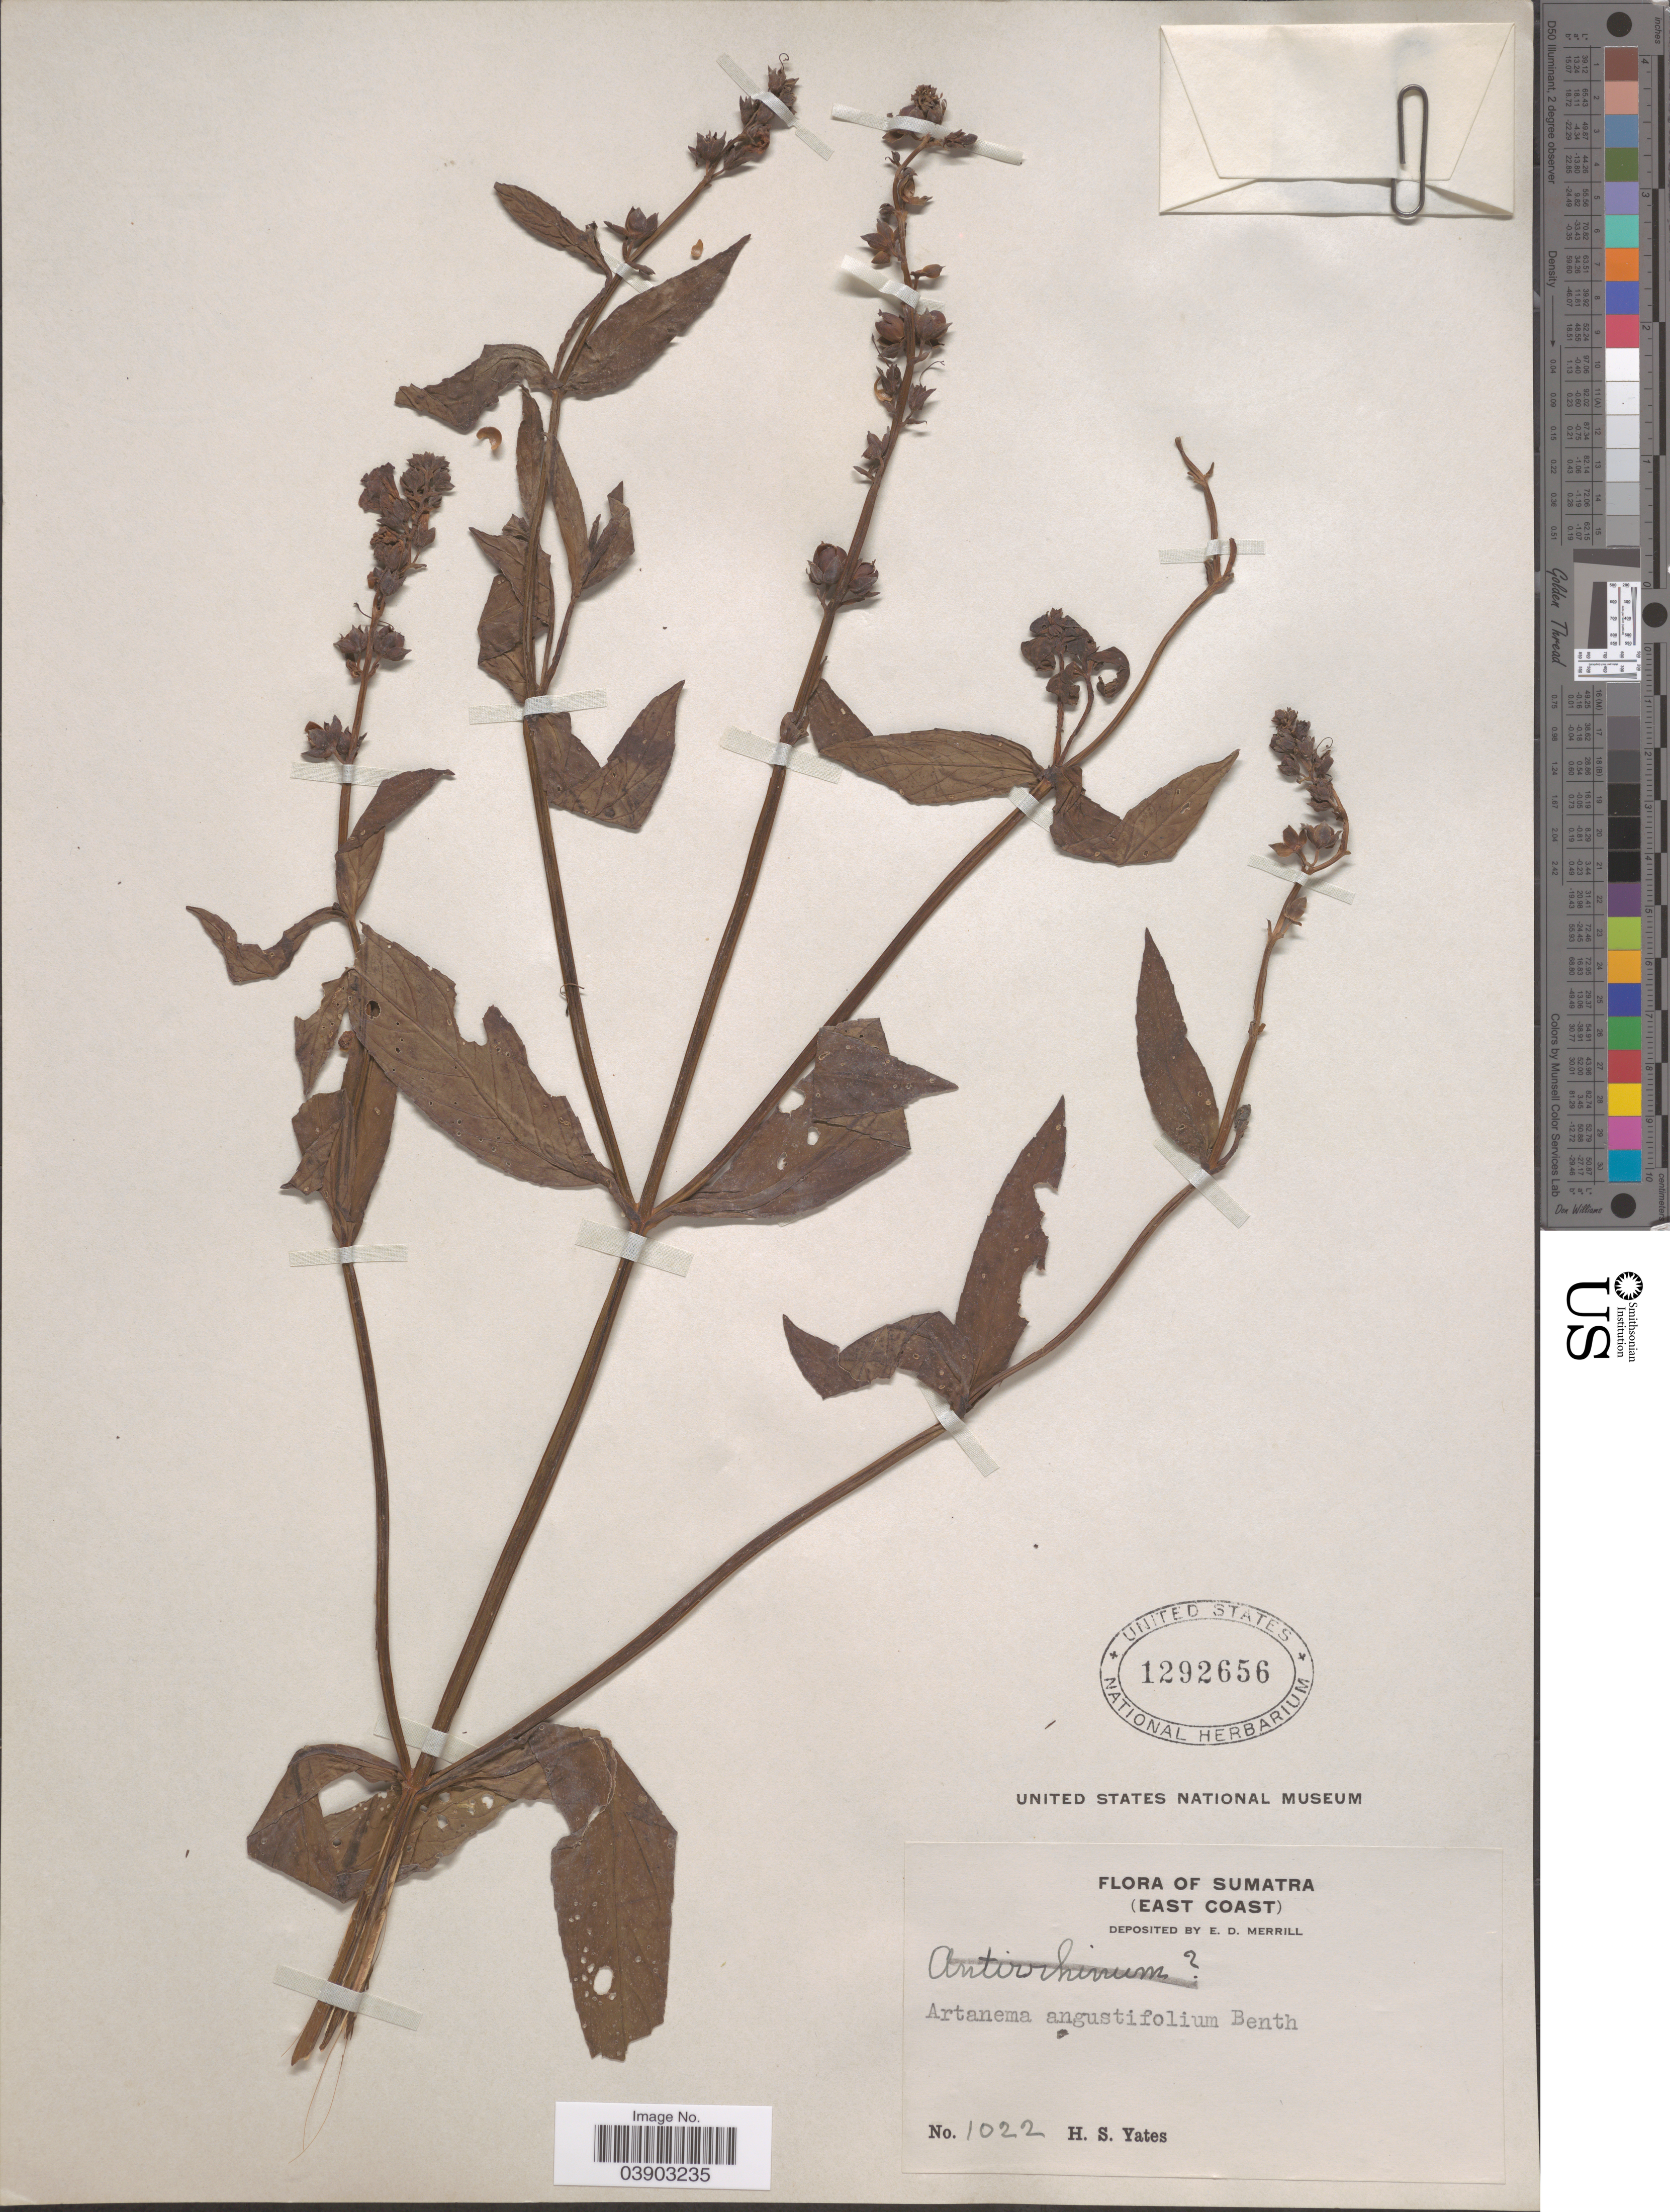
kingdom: Plantae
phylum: Tracheophyta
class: Magnoliopsida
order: Lamiales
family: Linderniaceae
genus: Artanema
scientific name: Artanema angustifolium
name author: Benth.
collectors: H. S. Yates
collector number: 1022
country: Indonesia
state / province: Sumatra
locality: (East Coast).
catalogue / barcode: US 1292656